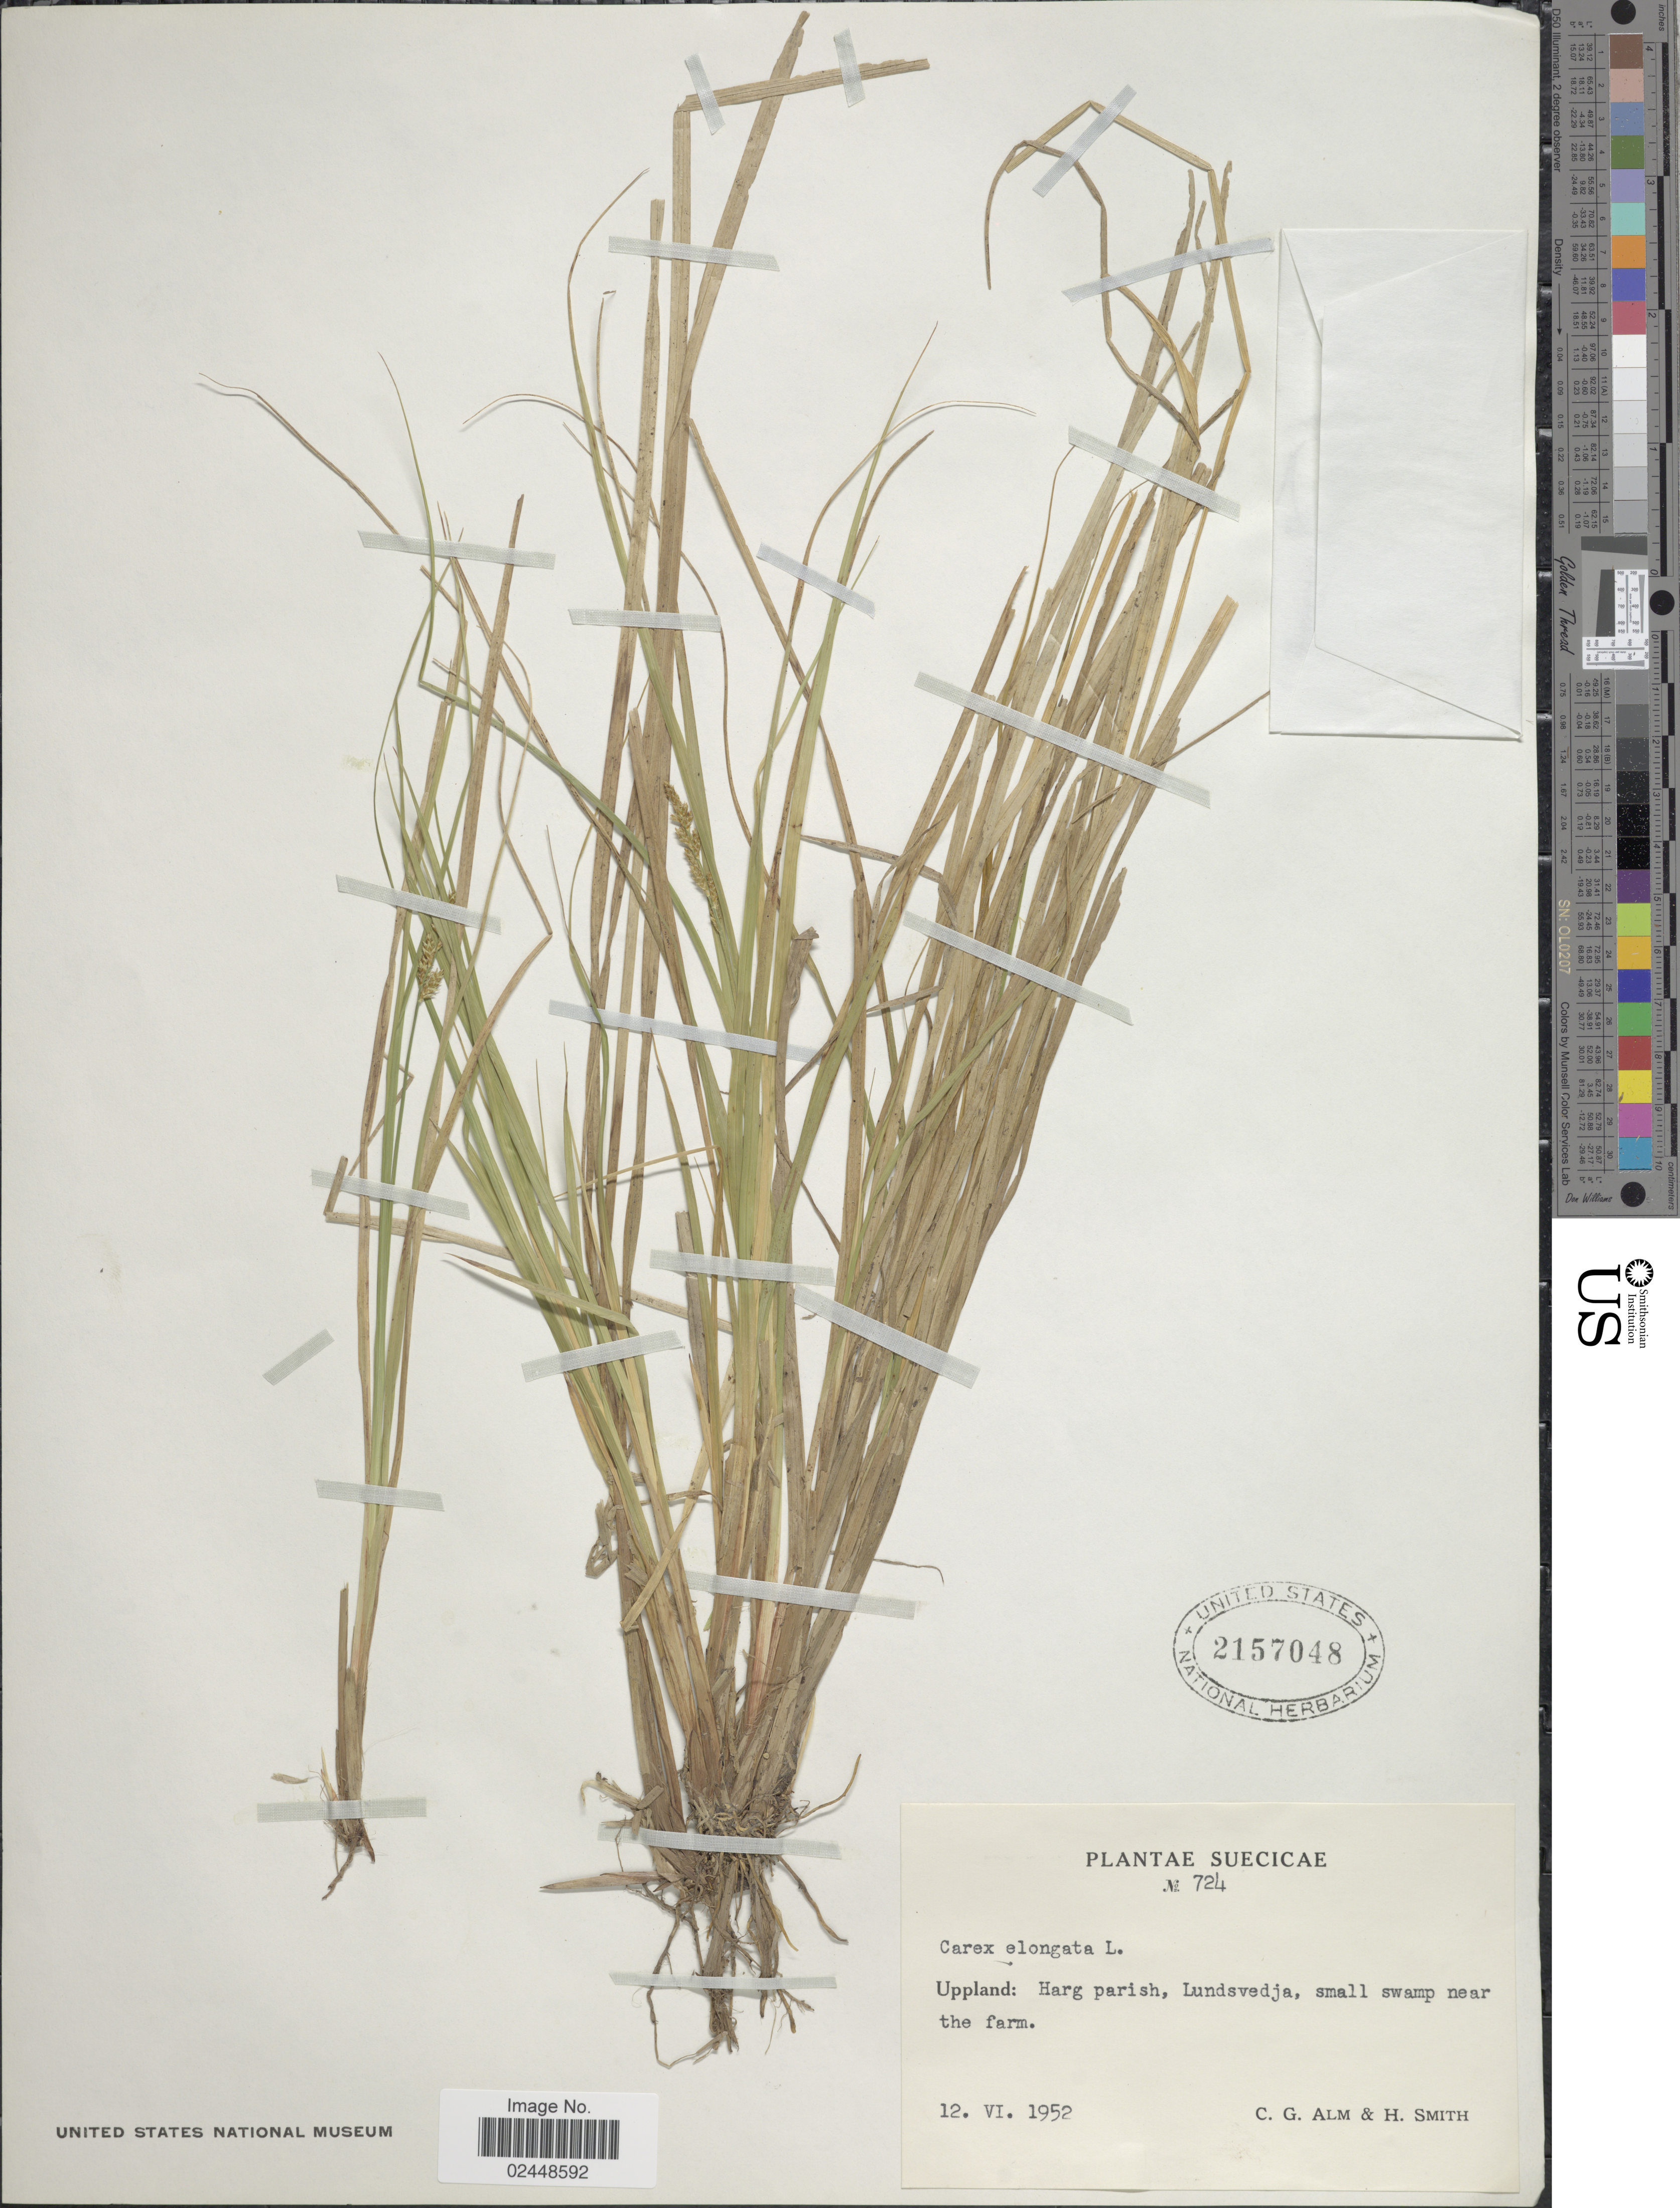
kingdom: Plantae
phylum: Tracheophyta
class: Liliopsida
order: Poales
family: Cyperaceae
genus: Carex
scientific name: Carex elongata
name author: L.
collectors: C. Alm & H. Smith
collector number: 724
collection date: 1952-06-12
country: Sweden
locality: Suecicae. Uppland: Harg parish, Lundsvedja, small swamp near the farm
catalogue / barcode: US 2157048